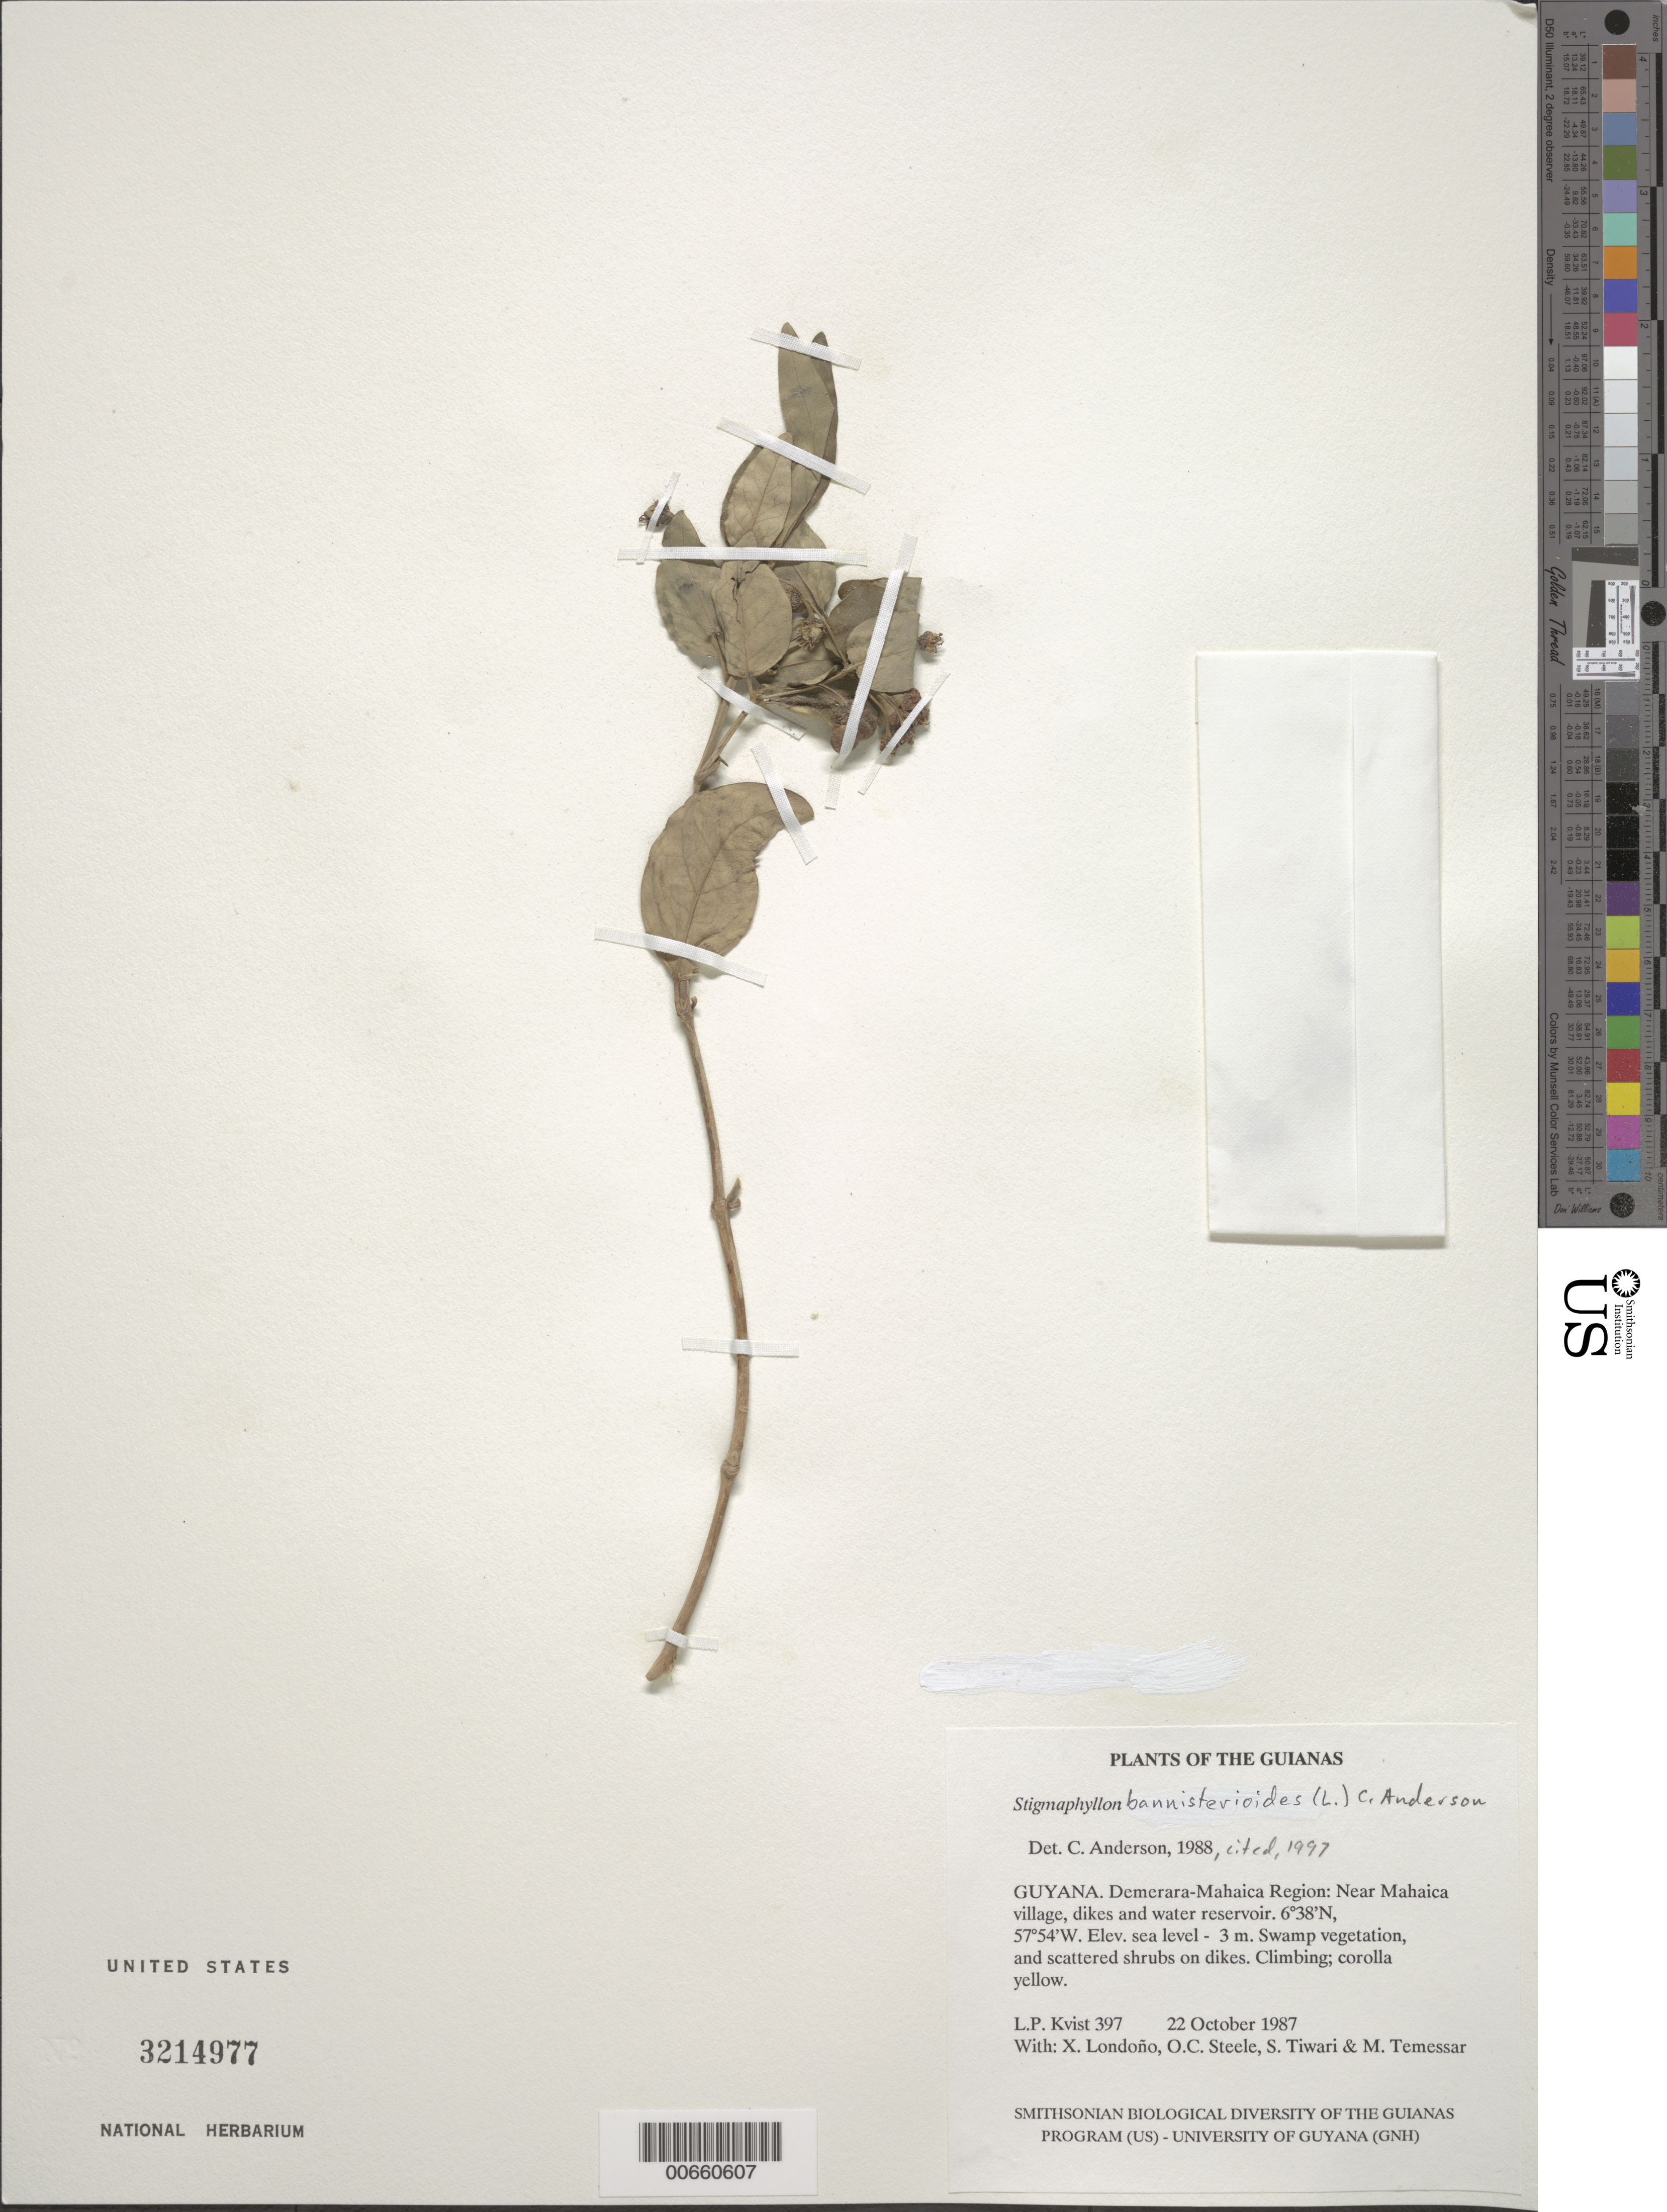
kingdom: Plantae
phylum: Tracheophyta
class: Magnoliopsida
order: Malpighiales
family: Malpighiaceae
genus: Stigmaphyllon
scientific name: Stigmaphyllon bannisterioides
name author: (L.) C.E. Anderson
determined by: Anderson, C.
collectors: L. P. Kvist, X. Londoño, O. C. Steele, S. Tiwari & M. Tamessar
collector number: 397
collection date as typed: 22 October 1987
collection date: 1987-10-22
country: Guyana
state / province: Demerara-Mahaica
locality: Near Mahaica village, dikes and water reservoir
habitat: Swamp vegetation, and scattered shrubs on dikes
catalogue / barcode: US 3214977